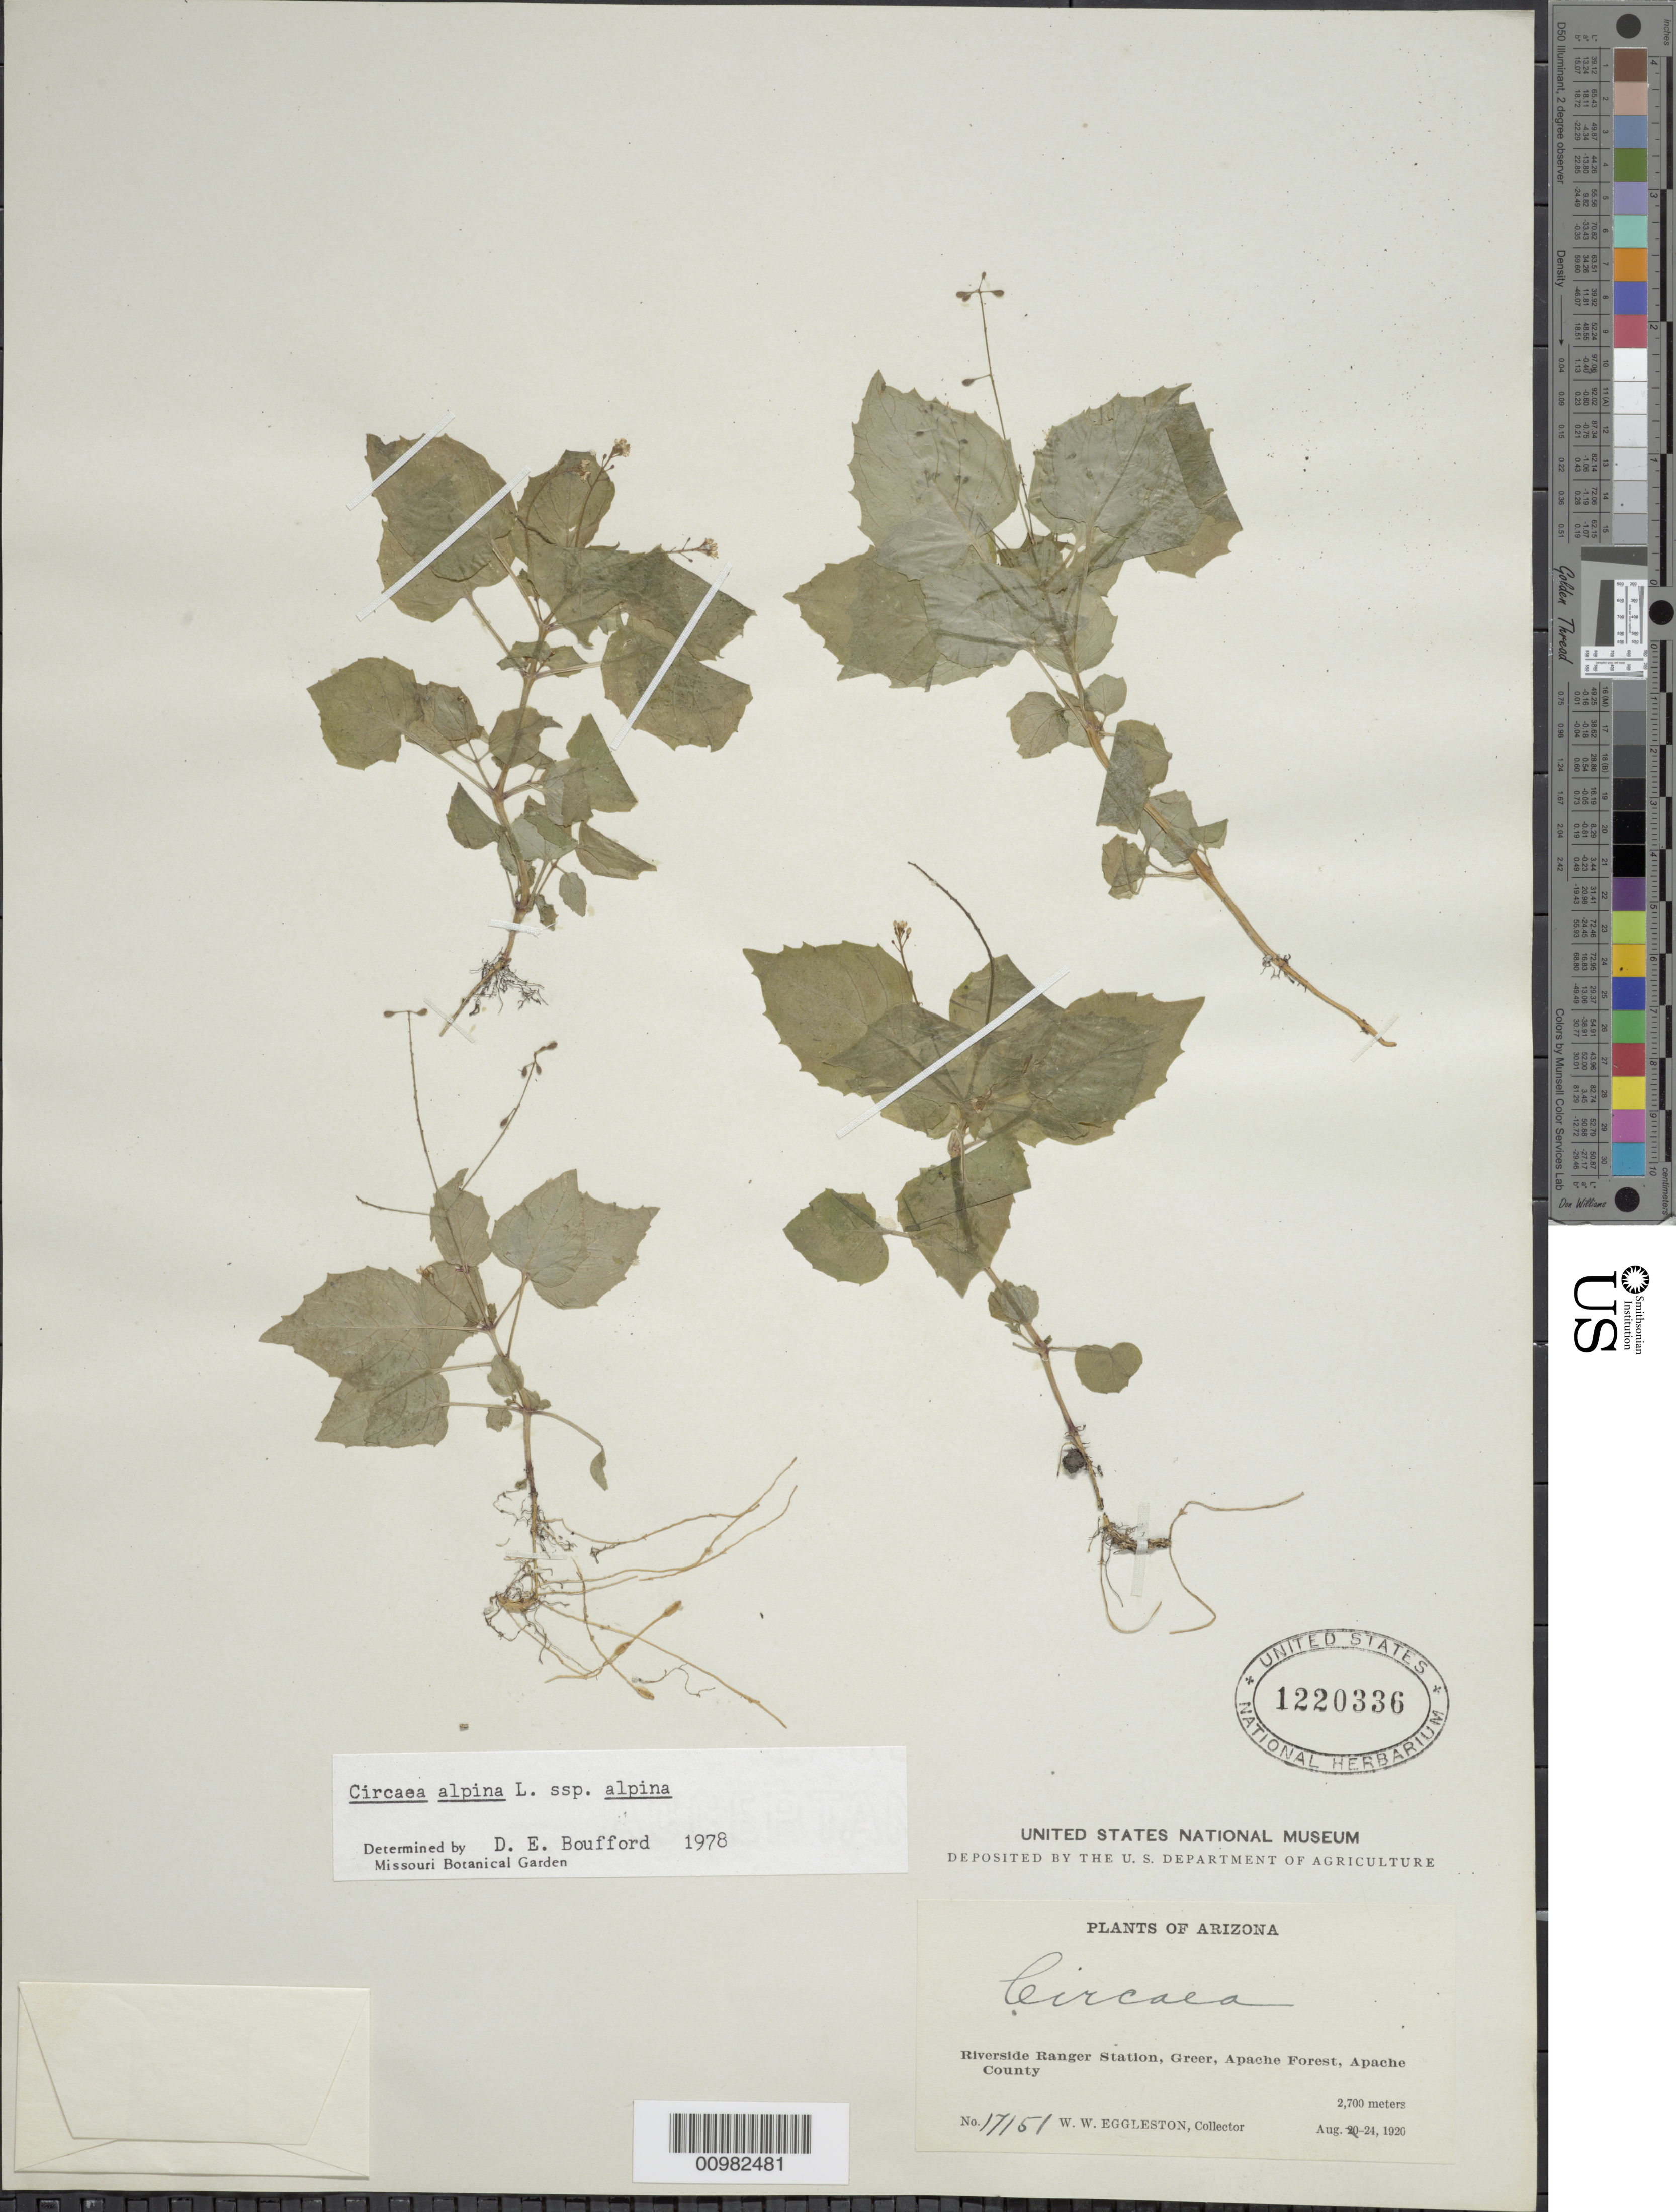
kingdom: Plantae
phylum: Tracheophyta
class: Magnoliopsida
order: Myrtales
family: Onagraceae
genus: Circaea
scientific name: Circaea alpina subsp. alpina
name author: L.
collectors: W. W. Eggleston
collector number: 17151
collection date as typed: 24 Apr 1920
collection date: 1920-04-24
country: United States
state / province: Arizona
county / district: Apache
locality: Apache Forest; Greer; Riverside Ranger Station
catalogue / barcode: US 1220336